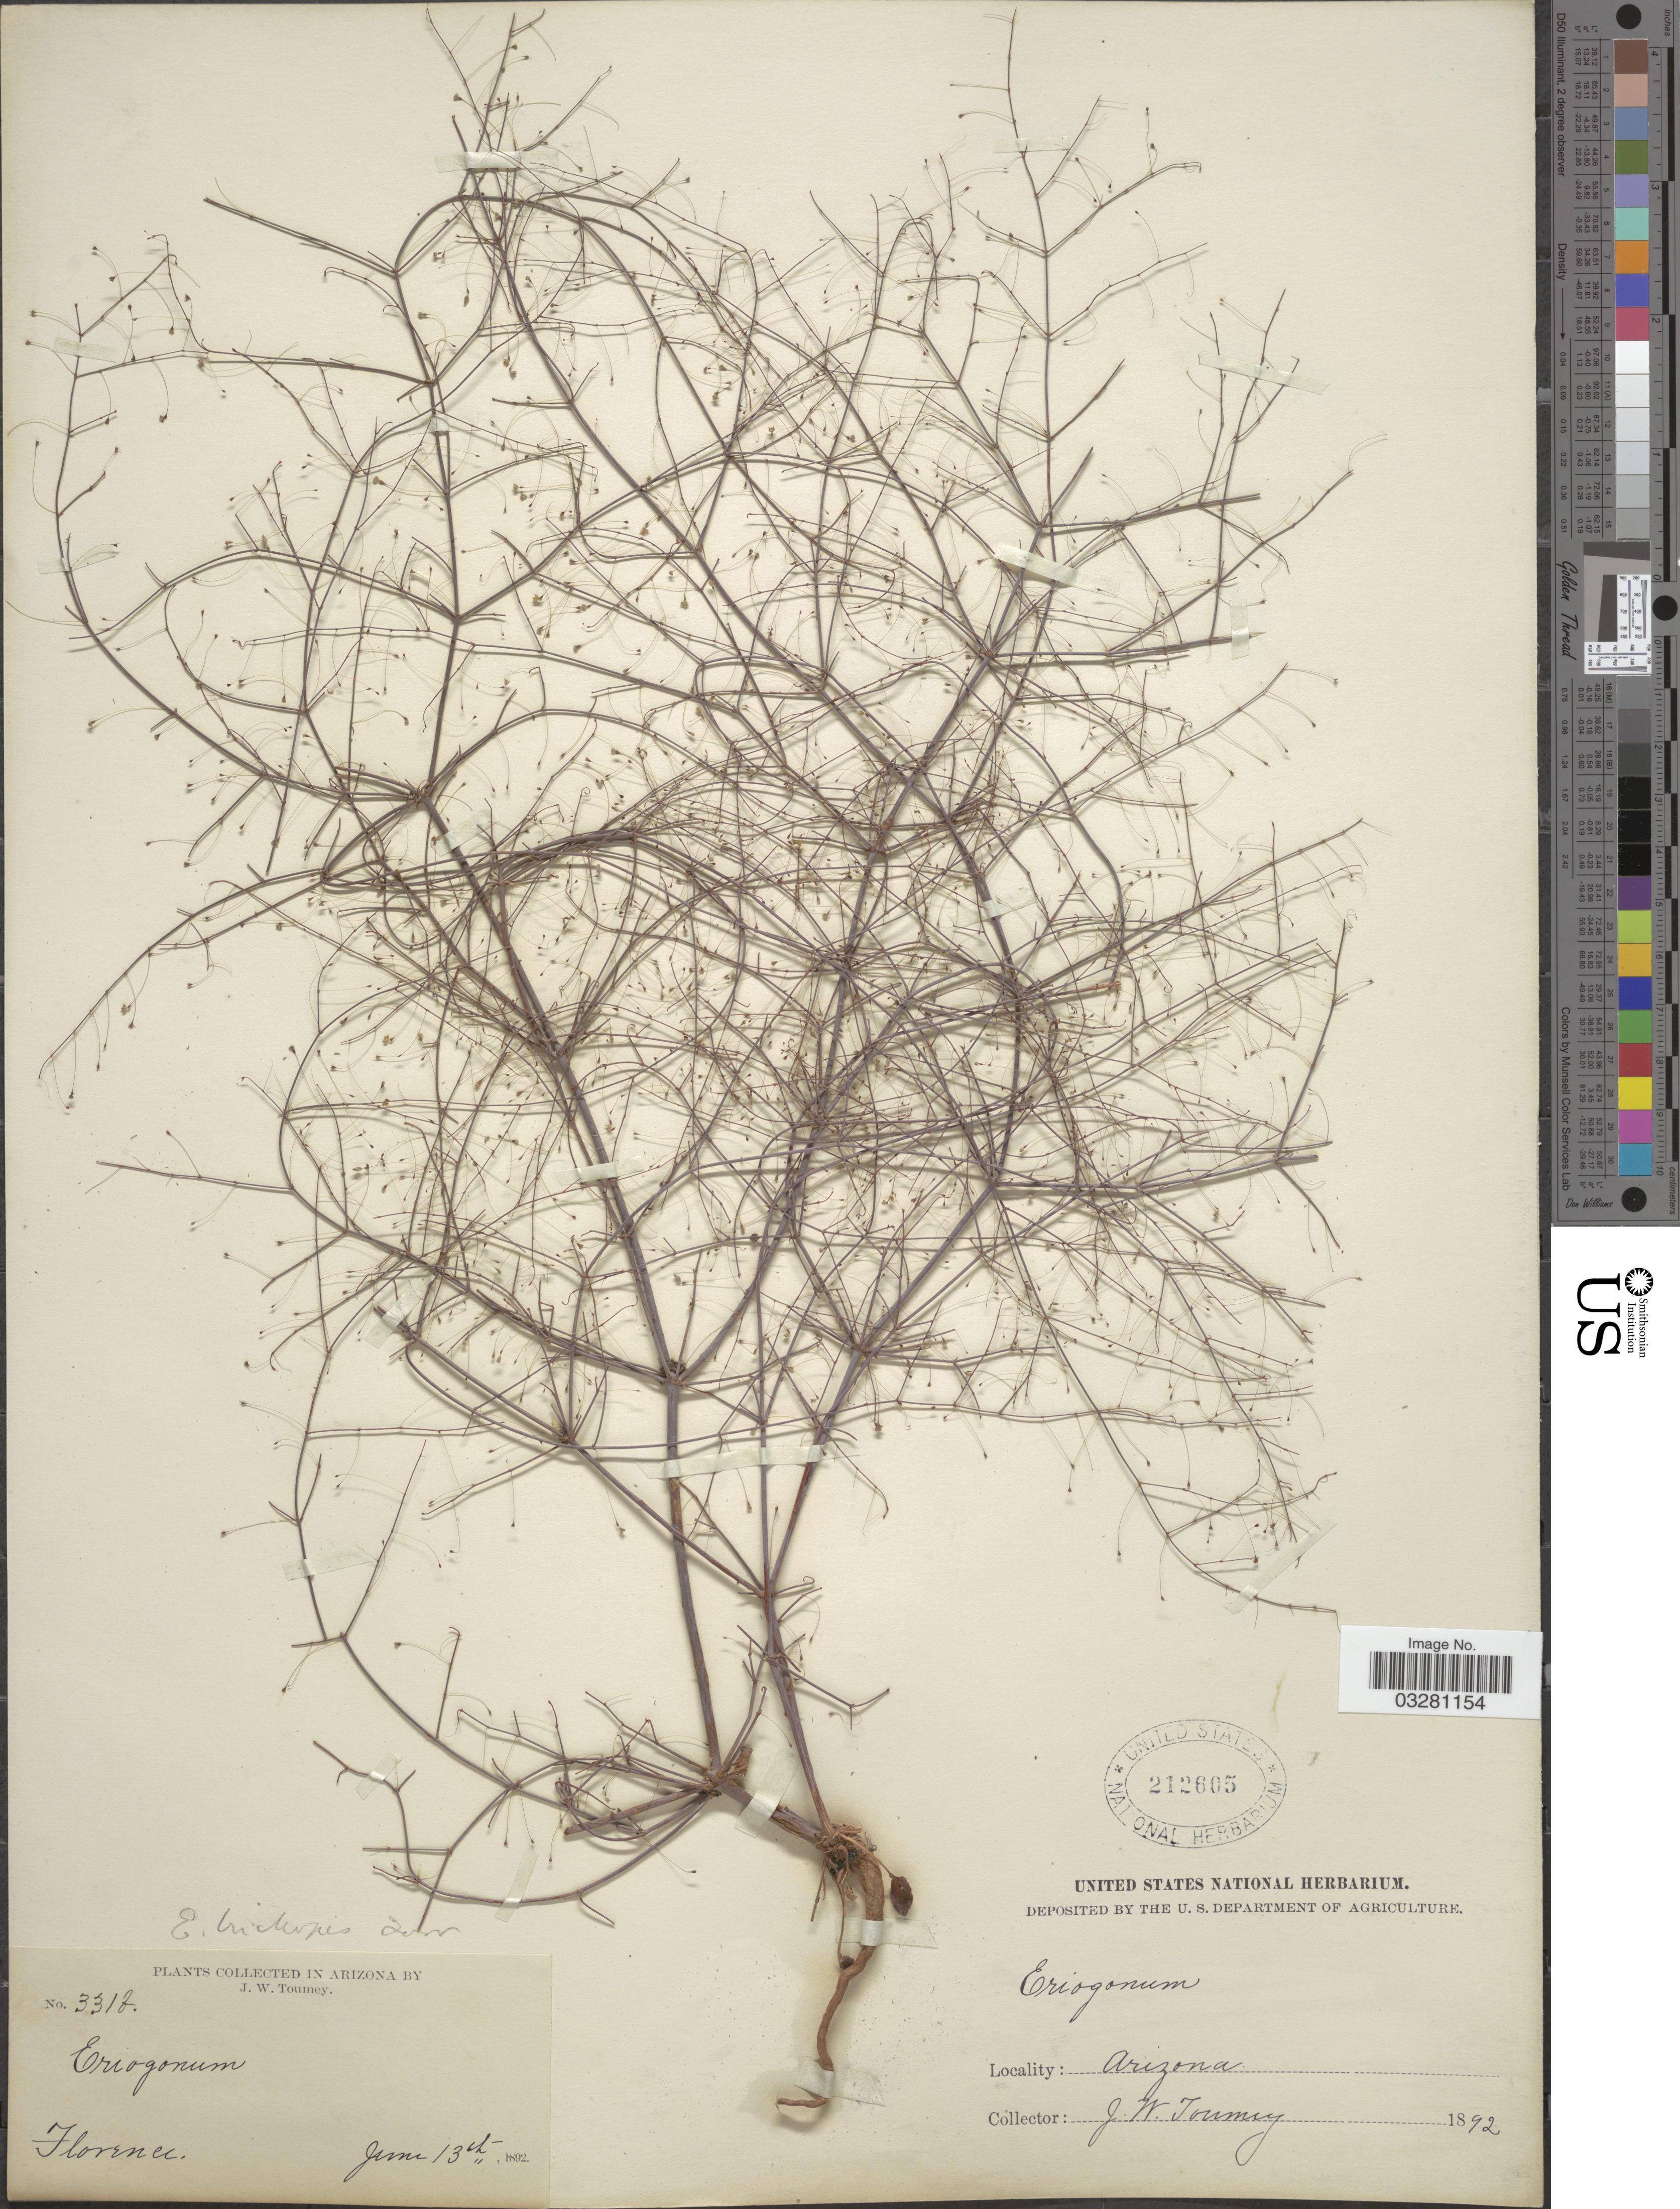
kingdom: Plantae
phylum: Tracheophyta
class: Magnoliopsida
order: Caryophyllales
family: Polygonaceae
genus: Eriogonum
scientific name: Eriogonum trichopes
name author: Torr.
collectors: J. W. Toumey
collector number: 331f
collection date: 1892-06-13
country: United States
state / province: Arizona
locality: Florence.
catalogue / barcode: US 212605